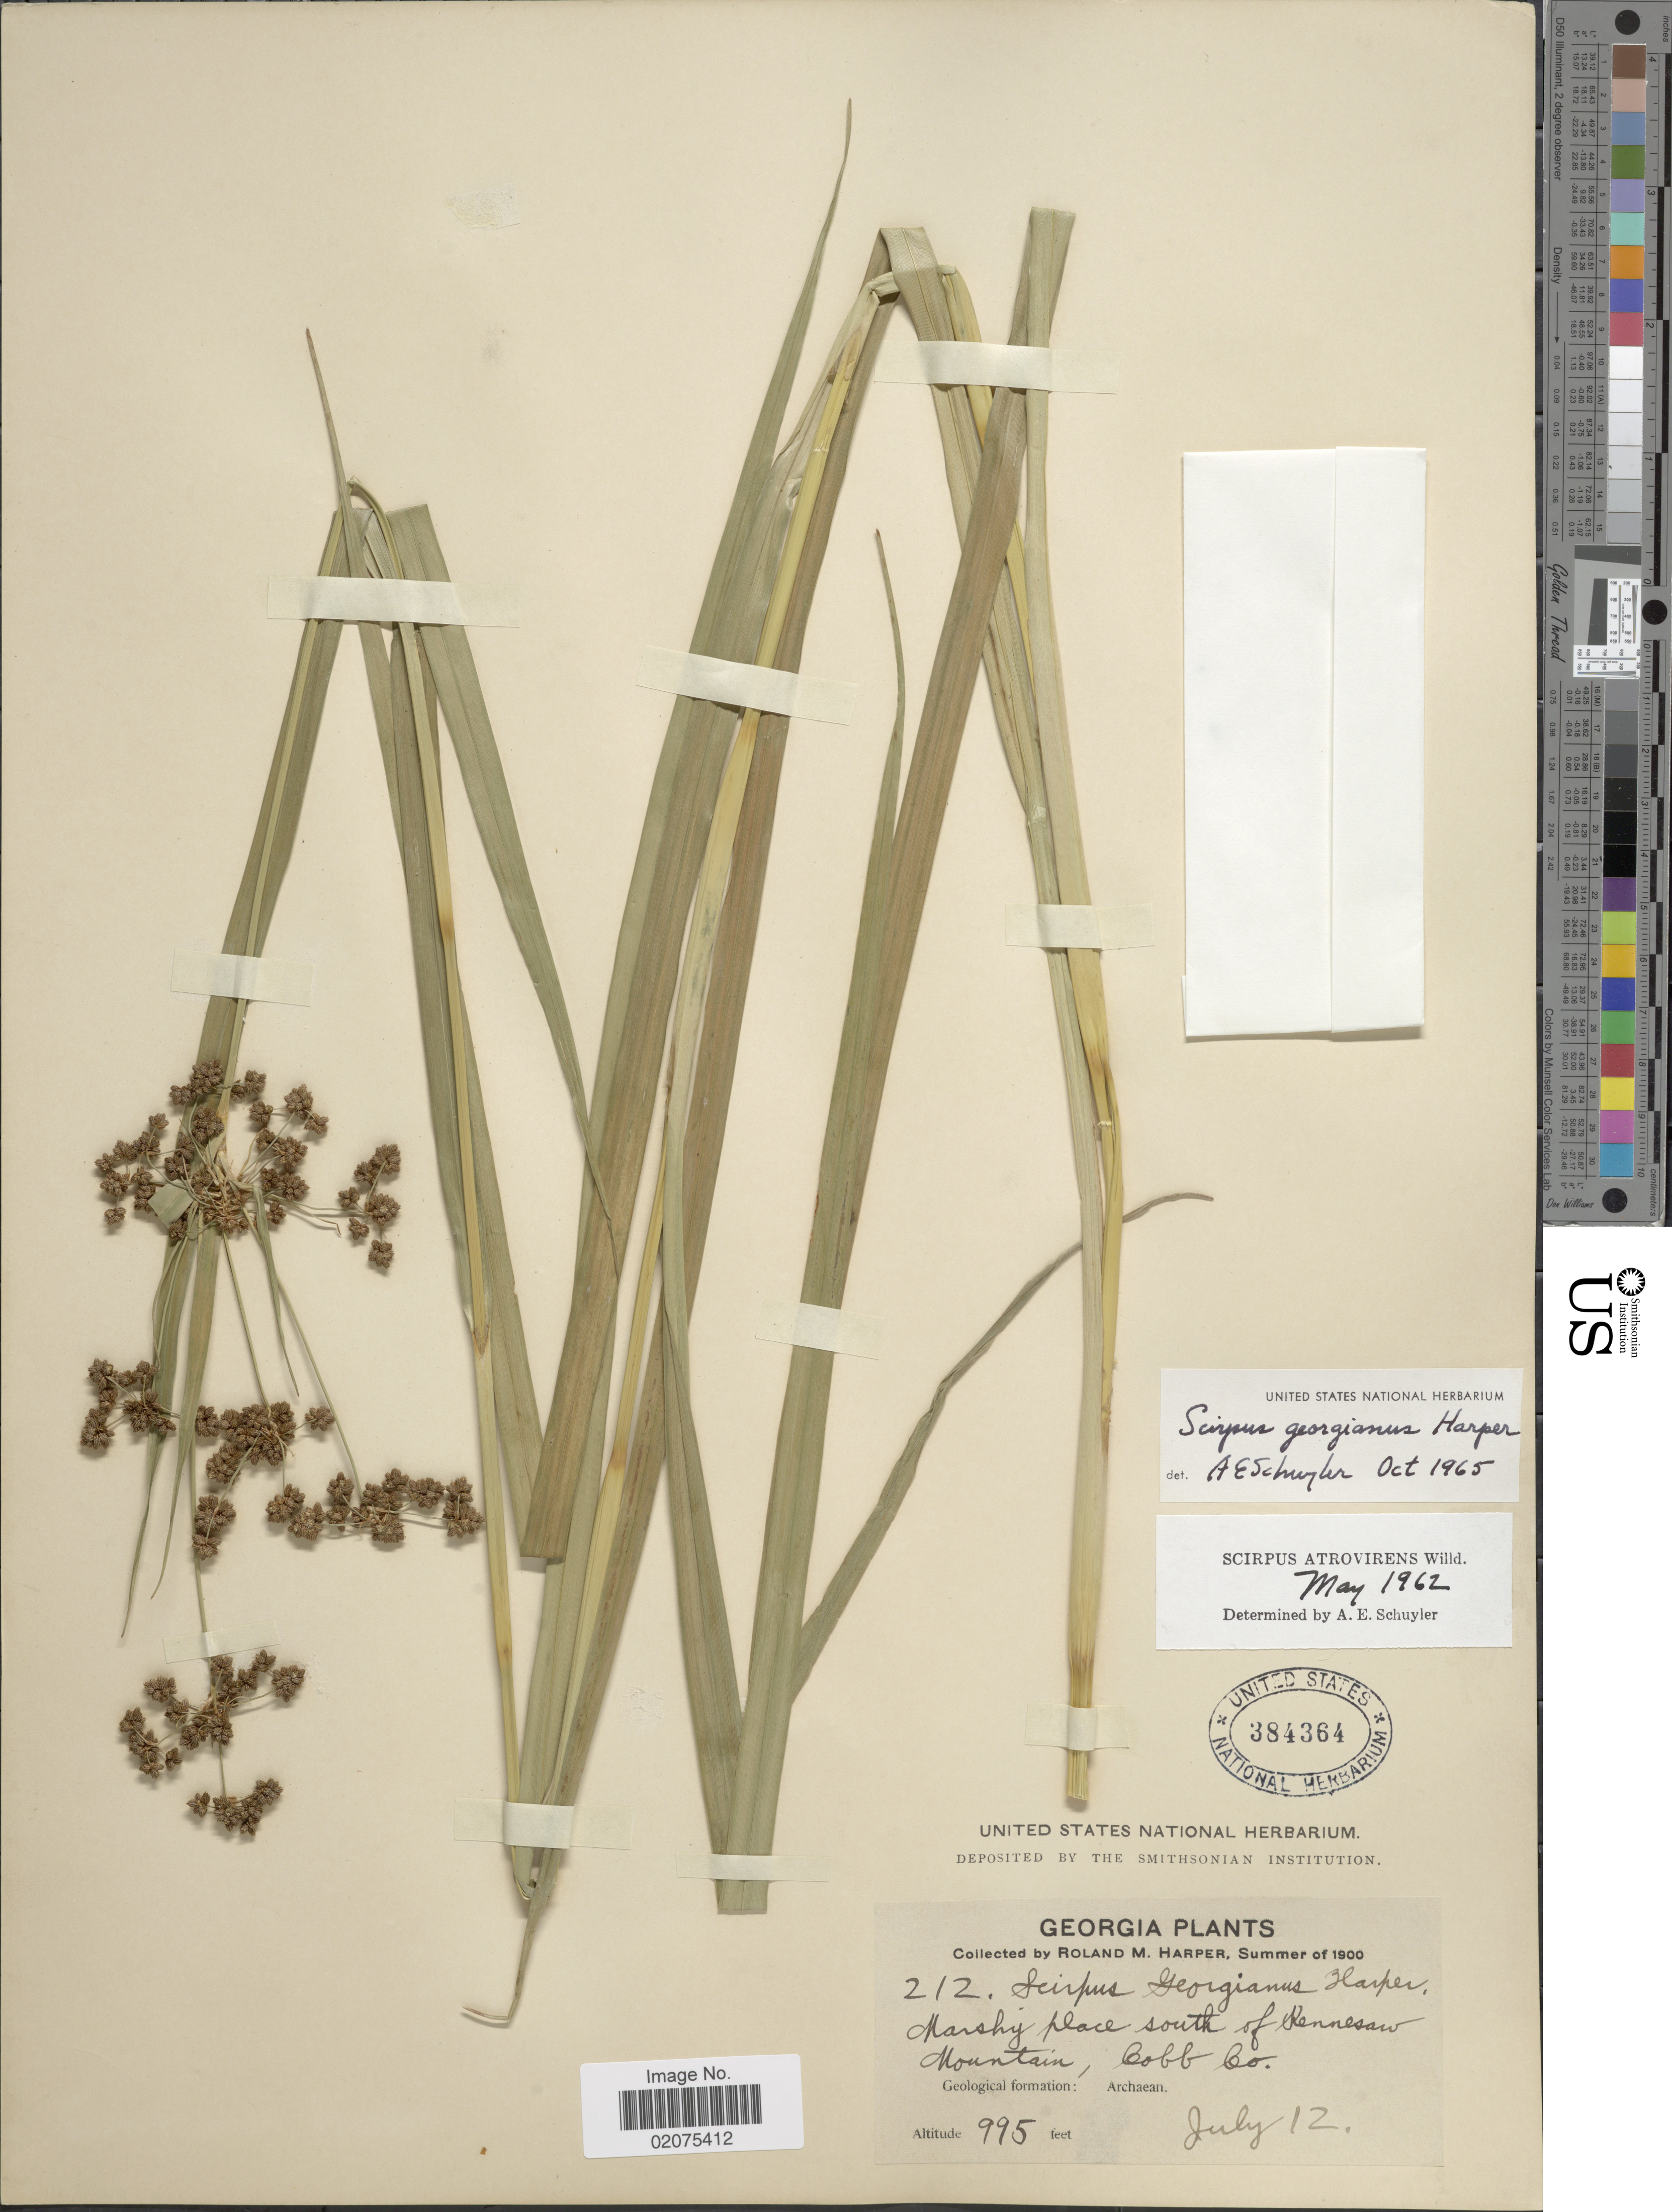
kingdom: Plantae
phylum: Tracheophyta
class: Liliopsida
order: Poales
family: Cyperaceae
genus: Scirpus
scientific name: Scirpus georgianus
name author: R.M. Harper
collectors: R. M. Harper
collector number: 212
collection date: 1900-07-12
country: United States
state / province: Georgia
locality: Marshy place south of Kennesaw Mountain, Cobb Co,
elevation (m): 303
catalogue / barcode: US 384364